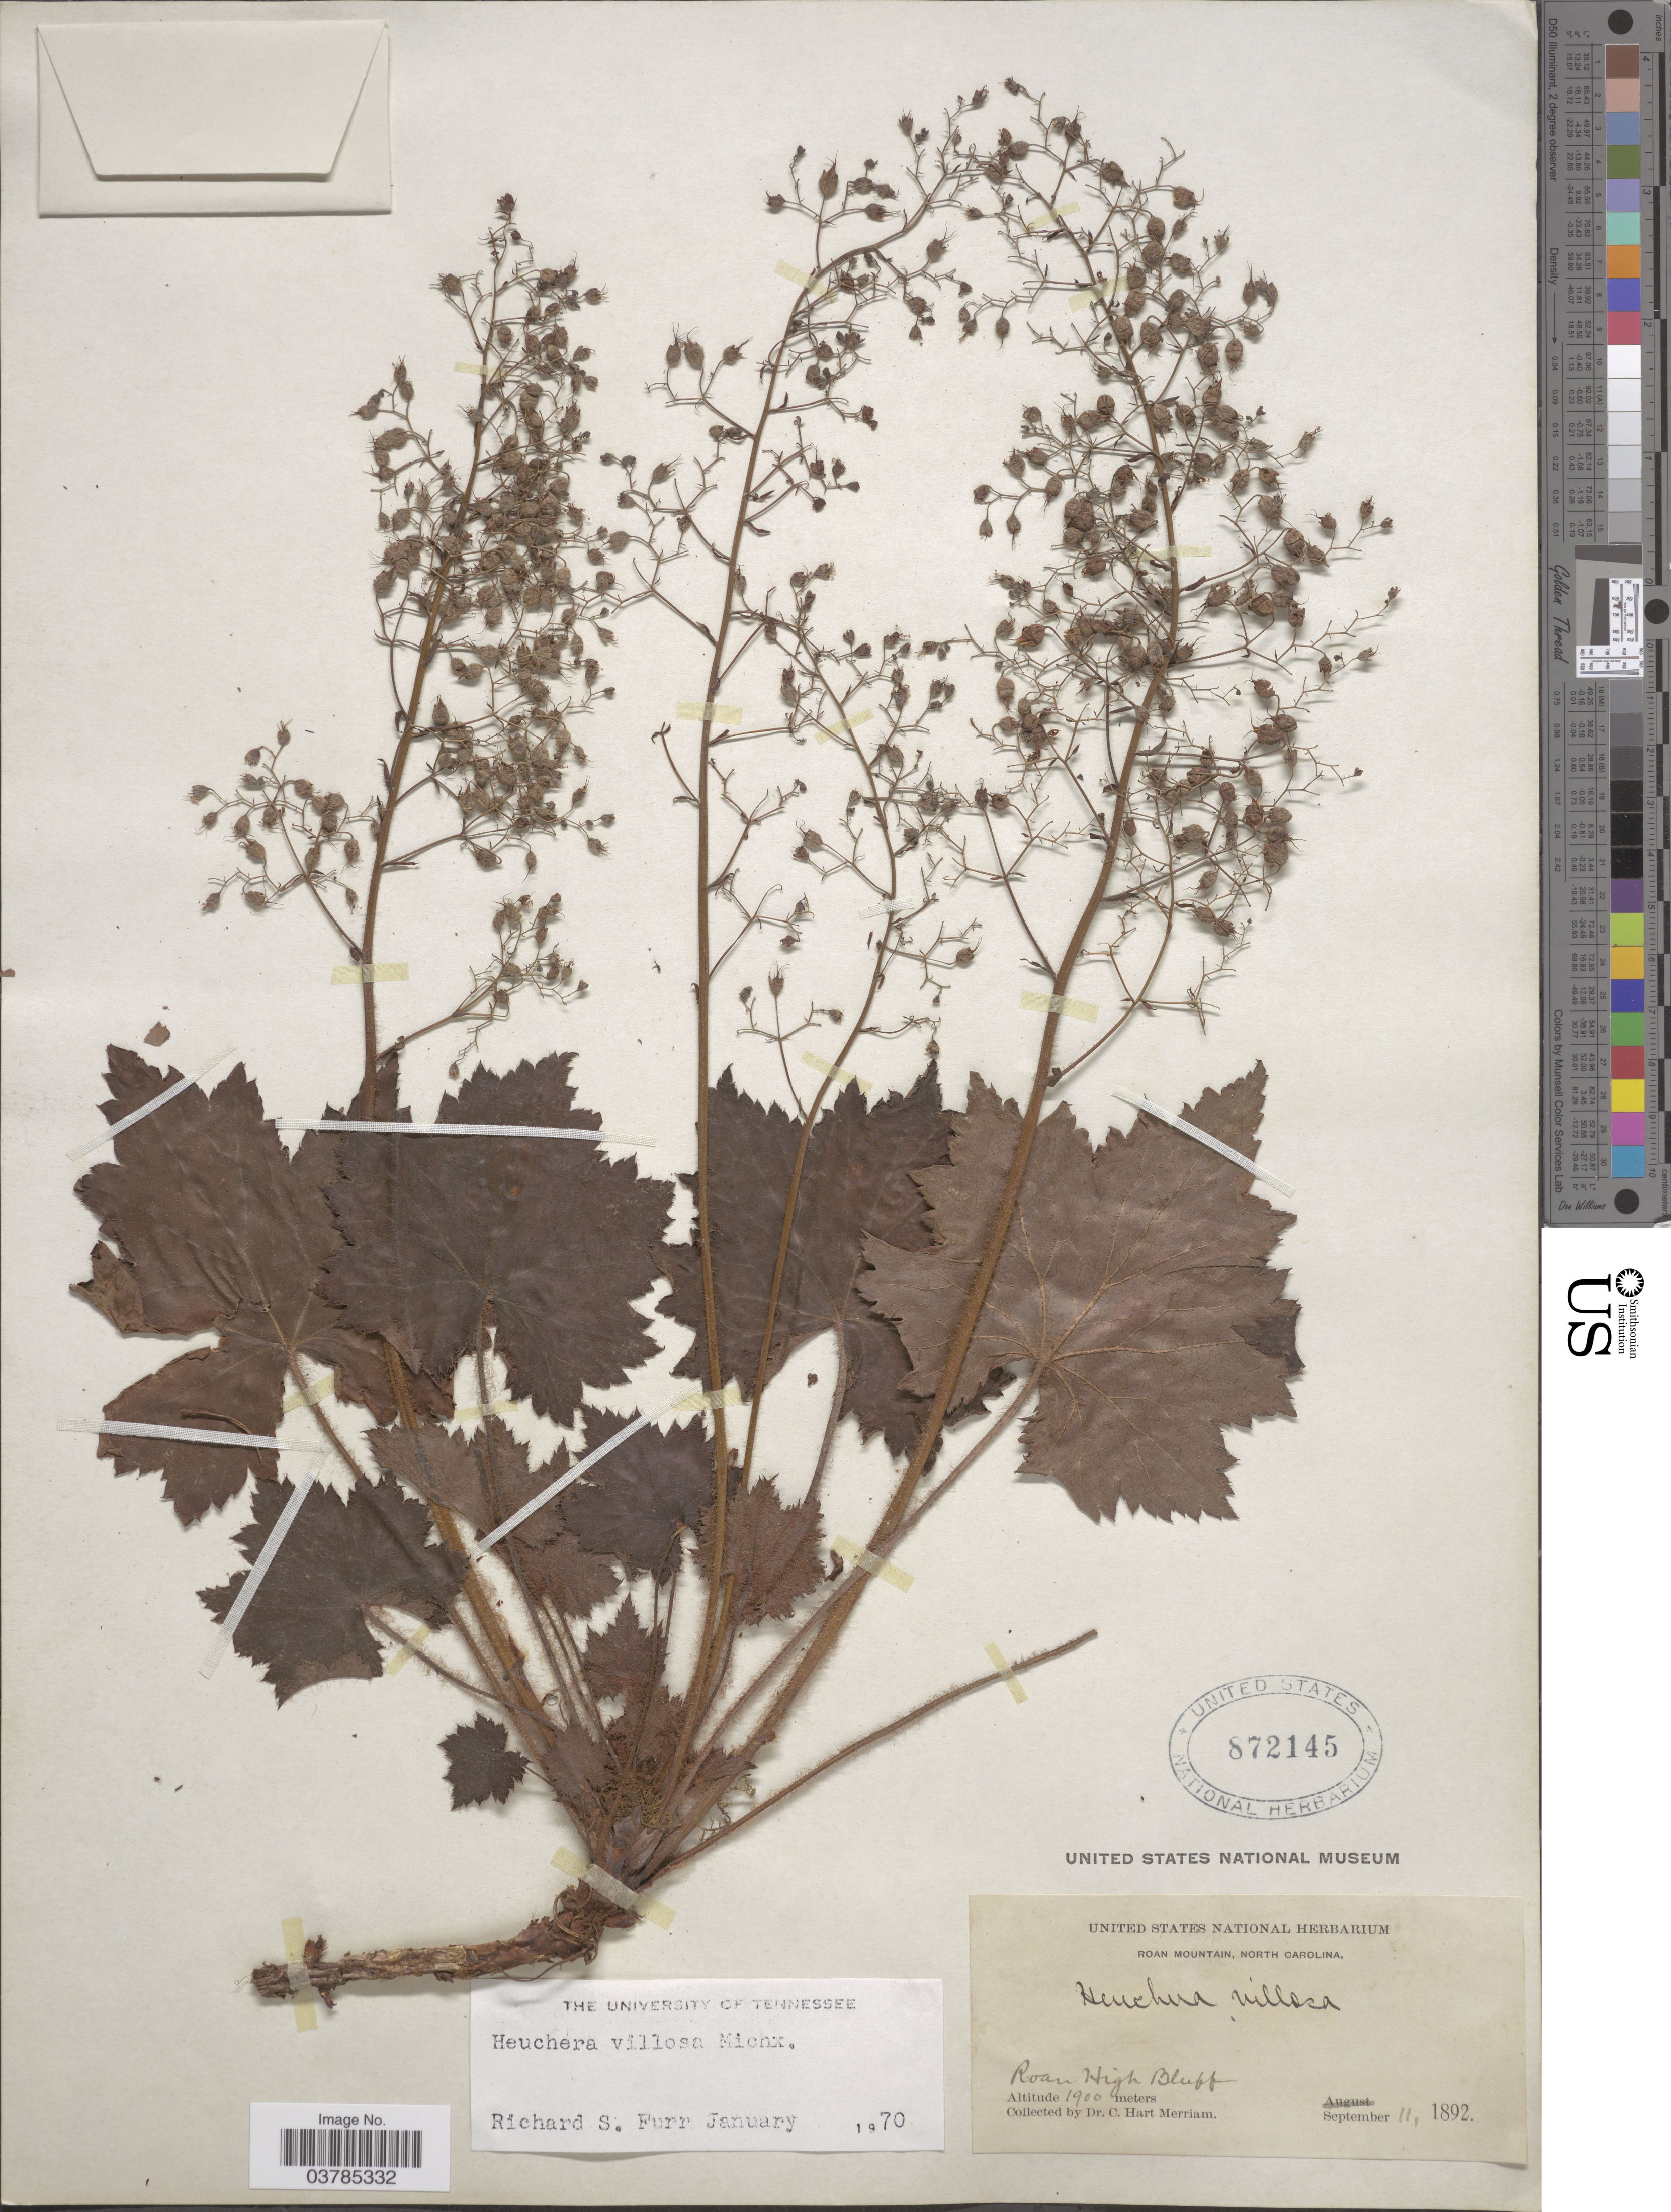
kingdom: Plantae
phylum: Tracheophyta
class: Magnoliopsida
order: Saxifragales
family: Saxifragaceae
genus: Heuchera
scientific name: Heuchera villosa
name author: Michx.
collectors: C. Merriam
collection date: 1892-09-11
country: United States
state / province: North Carolina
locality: Roan Mountain. Roan High Bluff.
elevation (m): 1900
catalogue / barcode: US 872145